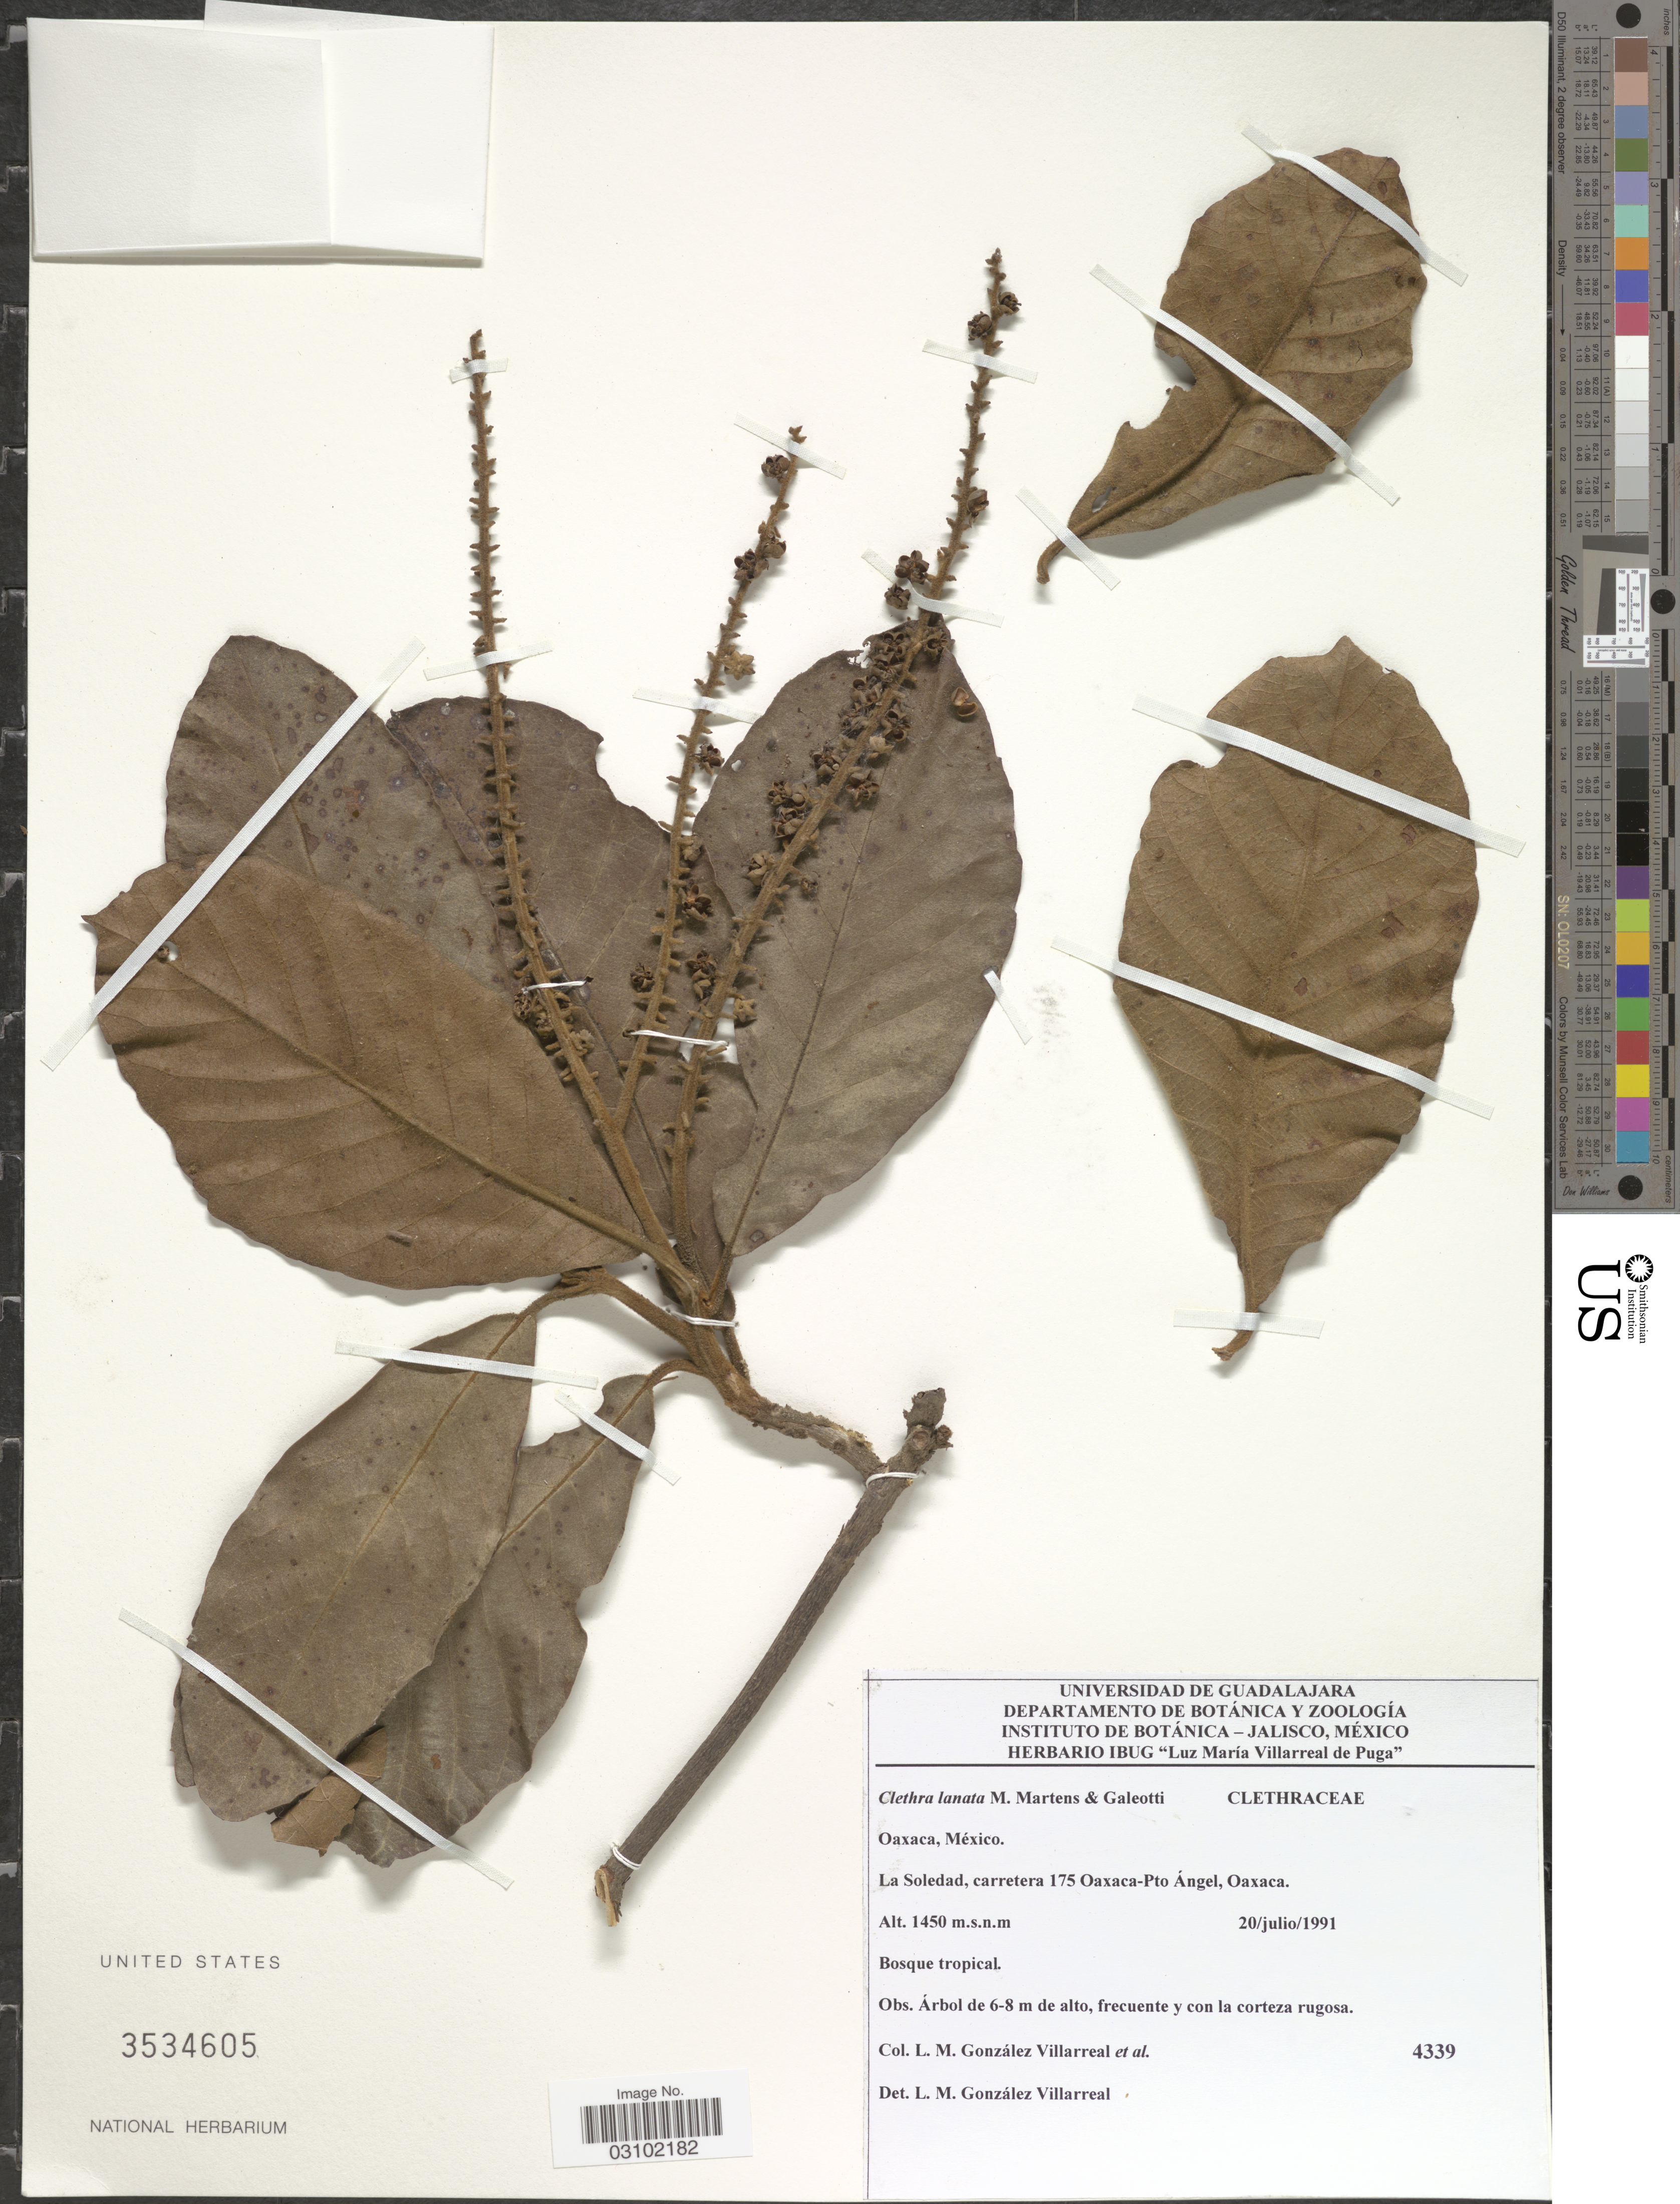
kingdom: Plantae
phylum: Tracheophyta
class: Magnoliopsida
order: Ericales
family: Clethraceae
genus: Clethra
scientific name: Clethra lanata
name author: M. Martens & Galeotti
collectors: L. M. González & et al.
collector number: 4339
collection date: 1991-07-20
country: Mexico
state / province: Oaxaca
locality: La Soledad, carretera 175 Oaxaca-Pto Angel.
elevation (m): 1450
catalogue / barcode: US 3434605